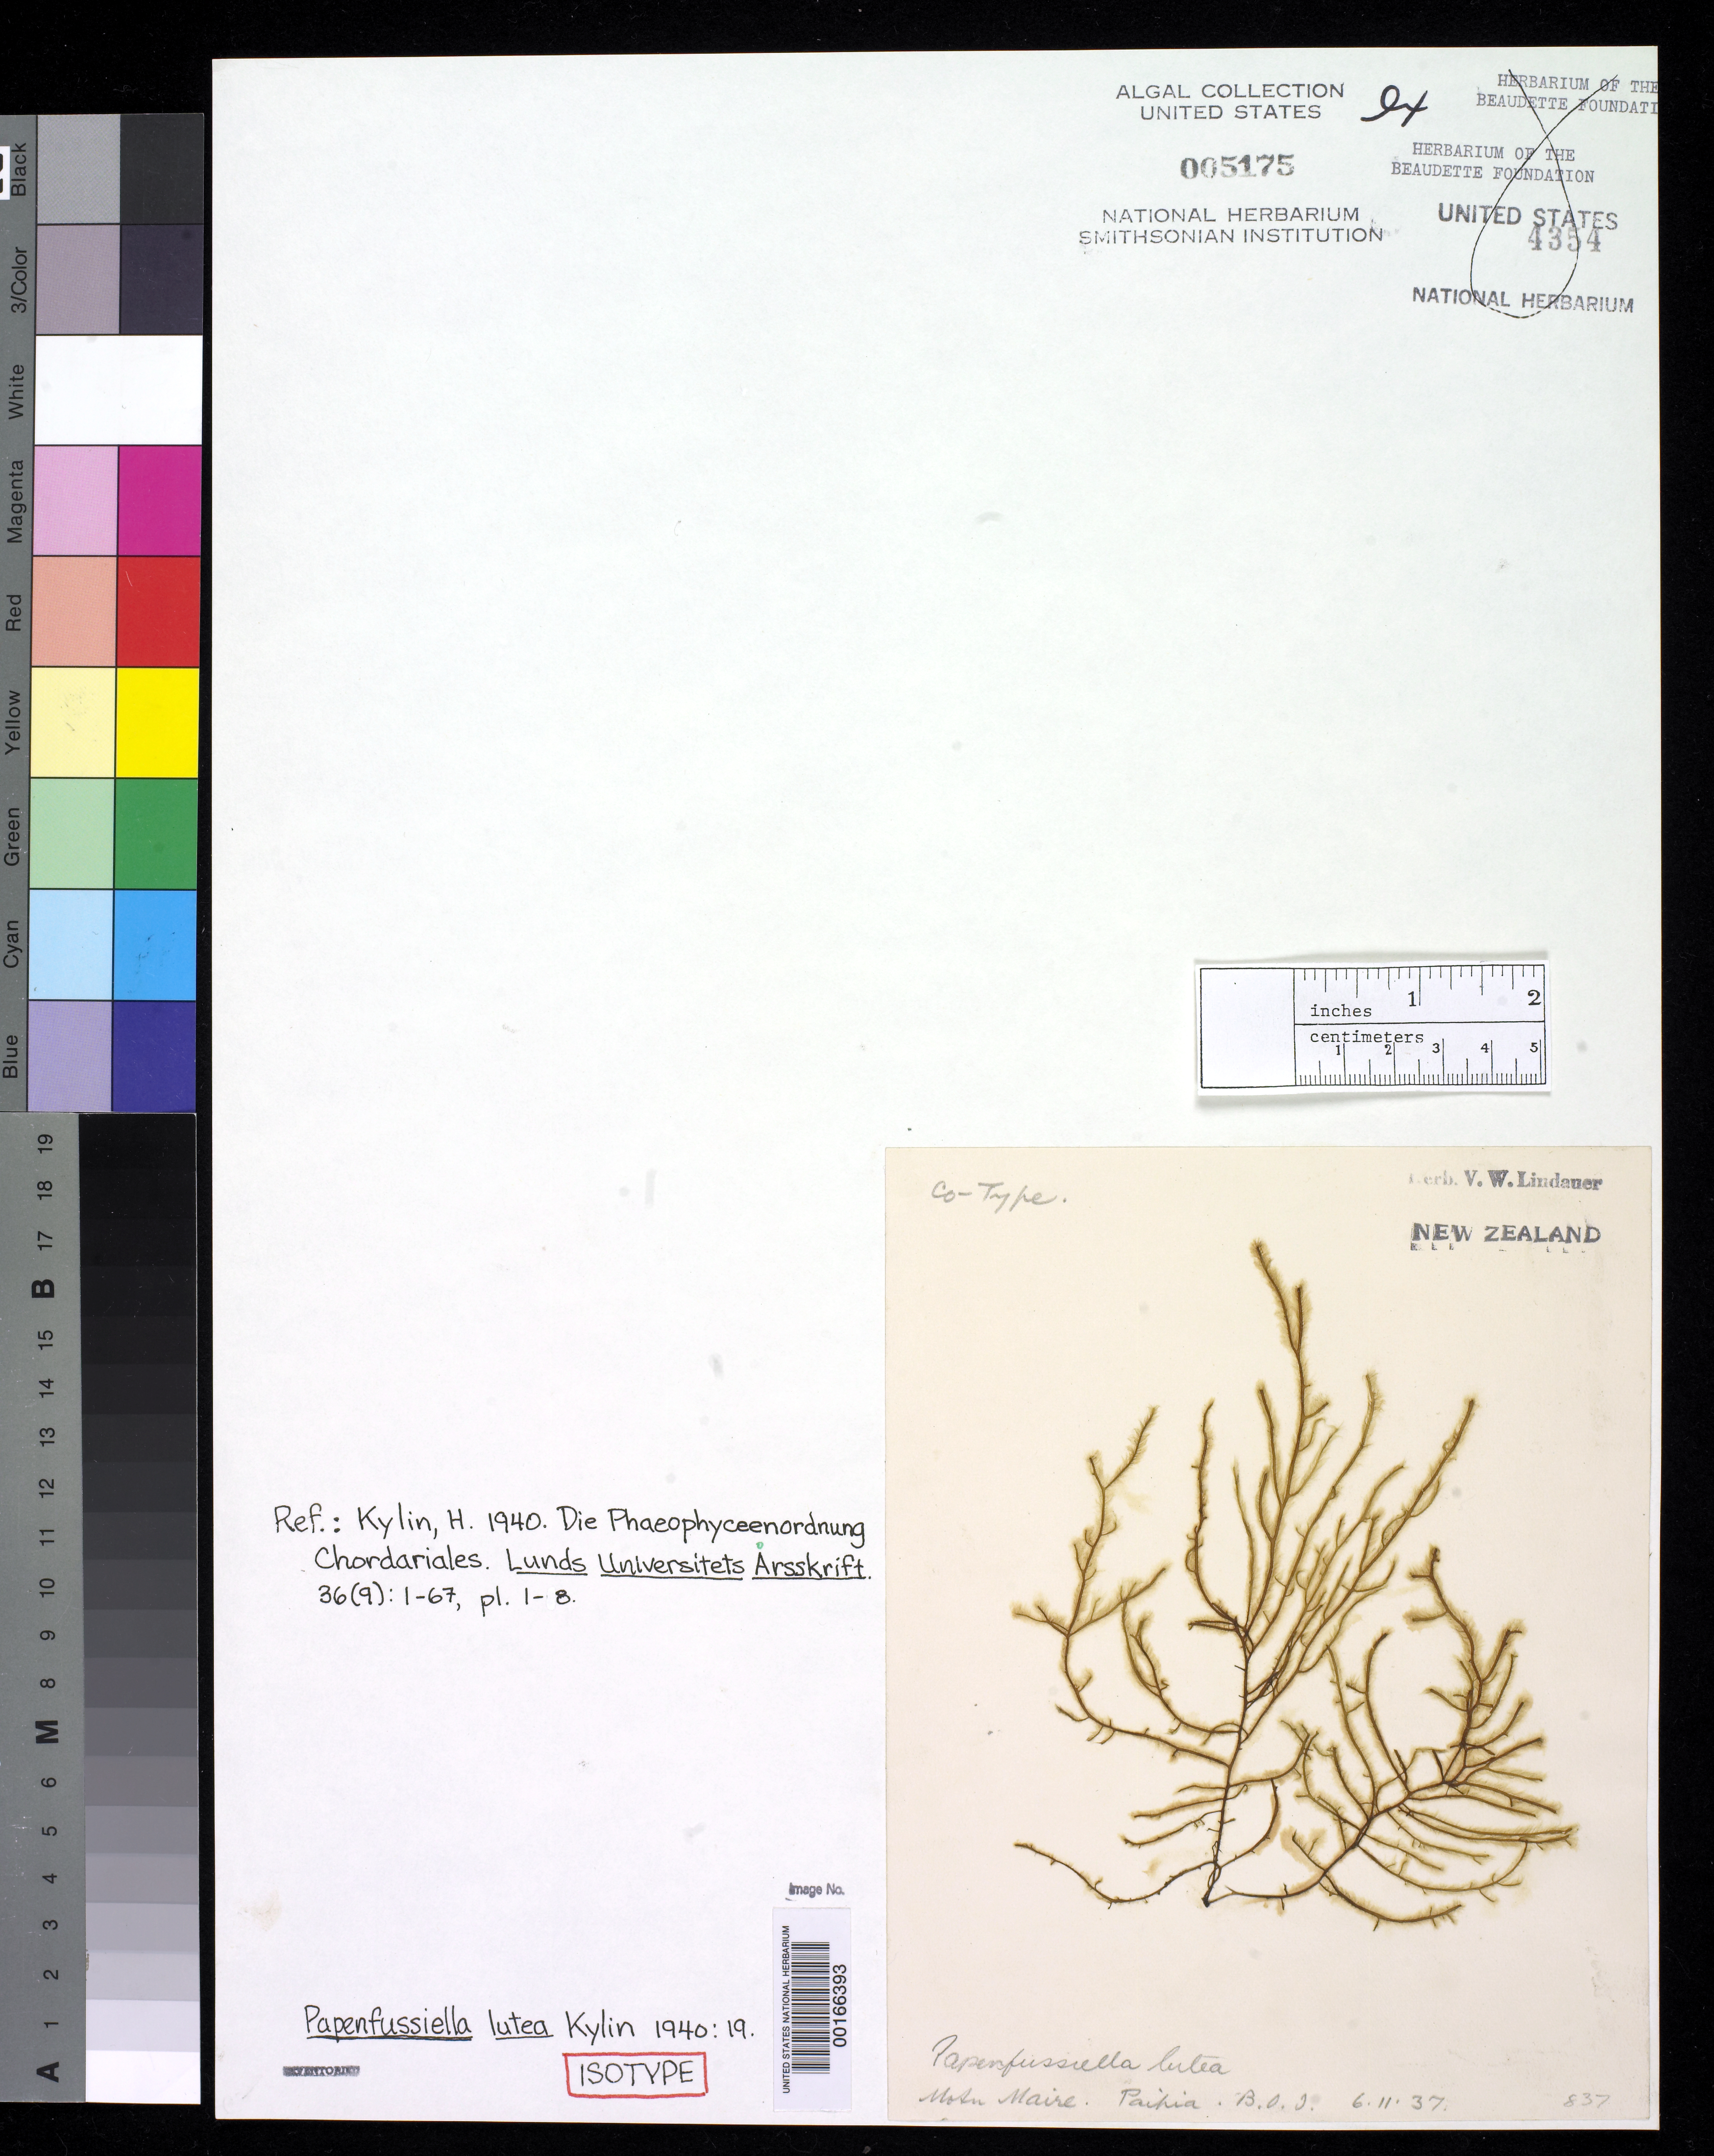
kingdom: Chromista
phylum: Ochrophyta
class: Phaeophyceae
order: Ectocarpales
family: Chordariaceae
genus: Papenfussiella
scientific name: Papenfussiella lutea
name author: Kylin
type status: Isotype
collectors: Lindauer, V. W. (herbarium)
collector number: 837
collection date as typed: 06 Nov 1937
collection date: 1937-11-06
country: New Zealand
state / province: Northland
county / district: Far North District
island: North Island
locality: Motu Maire, Paihia, Bay of Islands (B.O.I.).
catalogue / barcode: US 5175